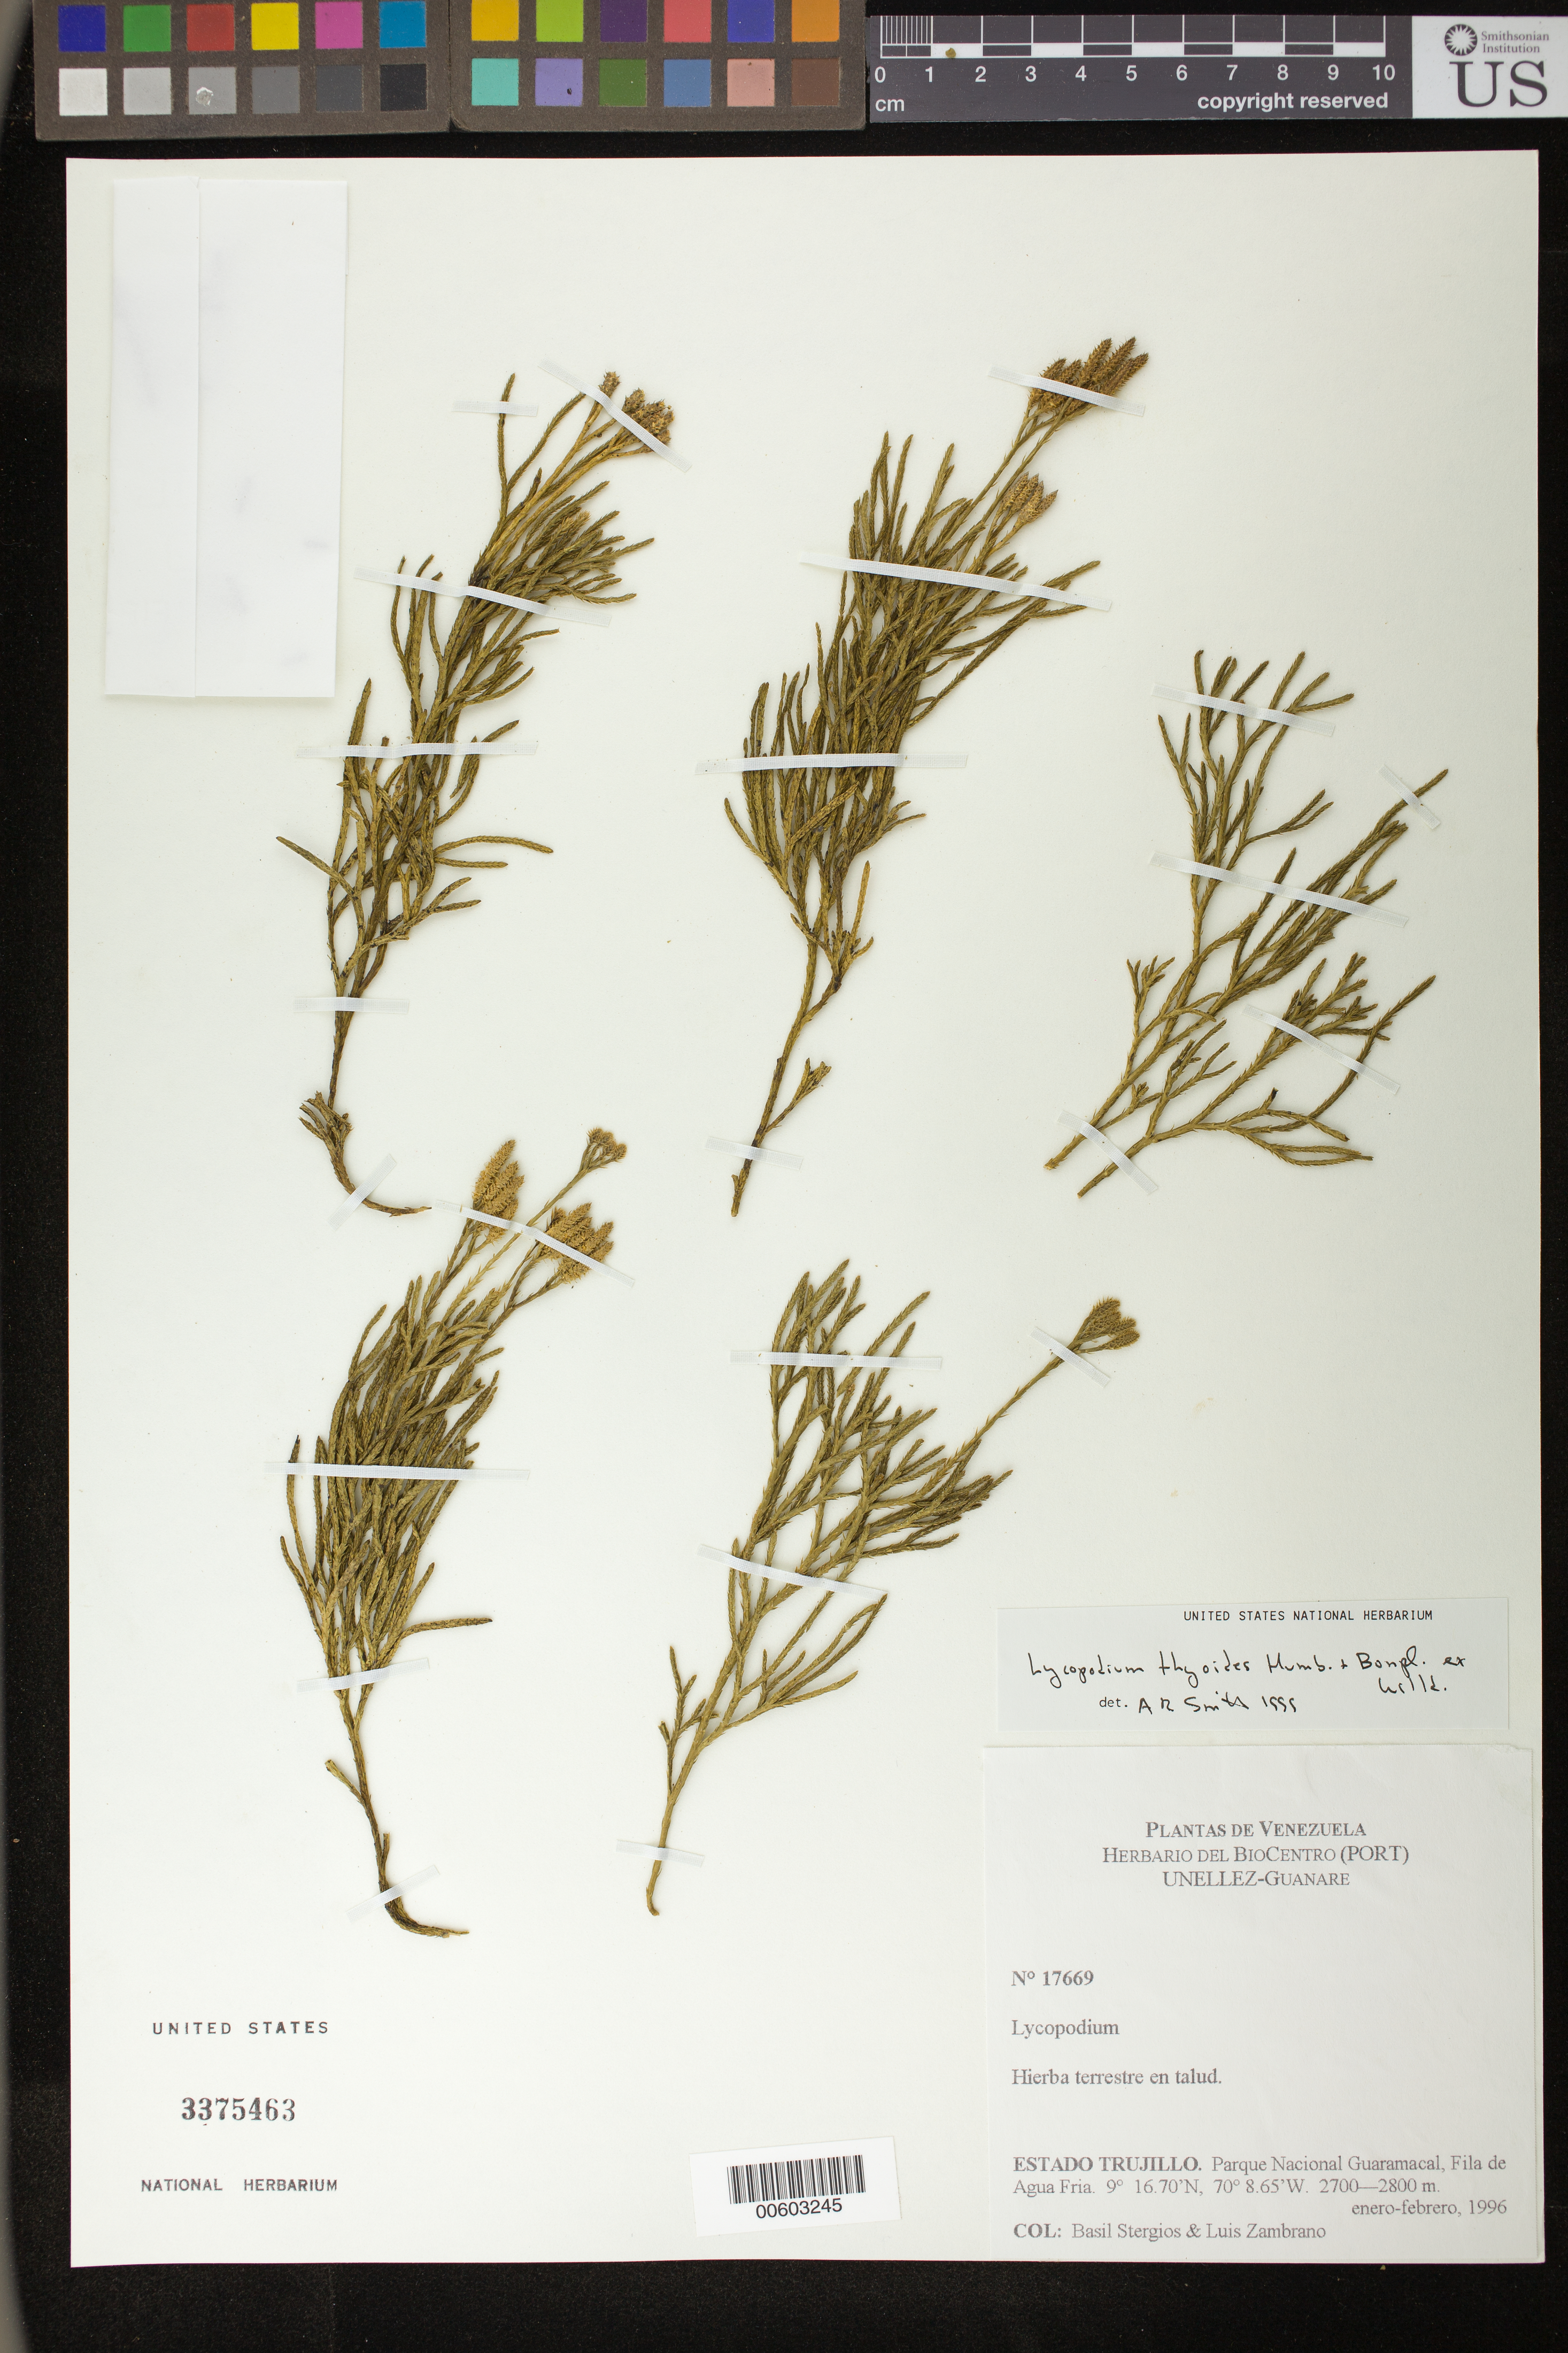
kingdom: Plantae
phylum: Tracheophyta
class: Lycopodiopsida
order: Lycopodiales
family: Lycopodiaceae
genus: Diphasiastrum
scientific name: Diphasiastrum thyoides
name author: (Humb. & Bonpl. ex Willd.) Holub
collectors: B. G. Stergios & L. Zambrano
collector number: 17669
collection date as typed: Jan 1996 to -- Feb 1996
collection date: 1996-01/1996-02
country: Venezuela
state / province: Trujillo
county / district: Boconó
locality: Parque Nacional Guaramacal, Fila de Agua Fria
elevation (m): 2700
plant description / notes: PORT, UC, US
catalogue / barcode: US 3375463